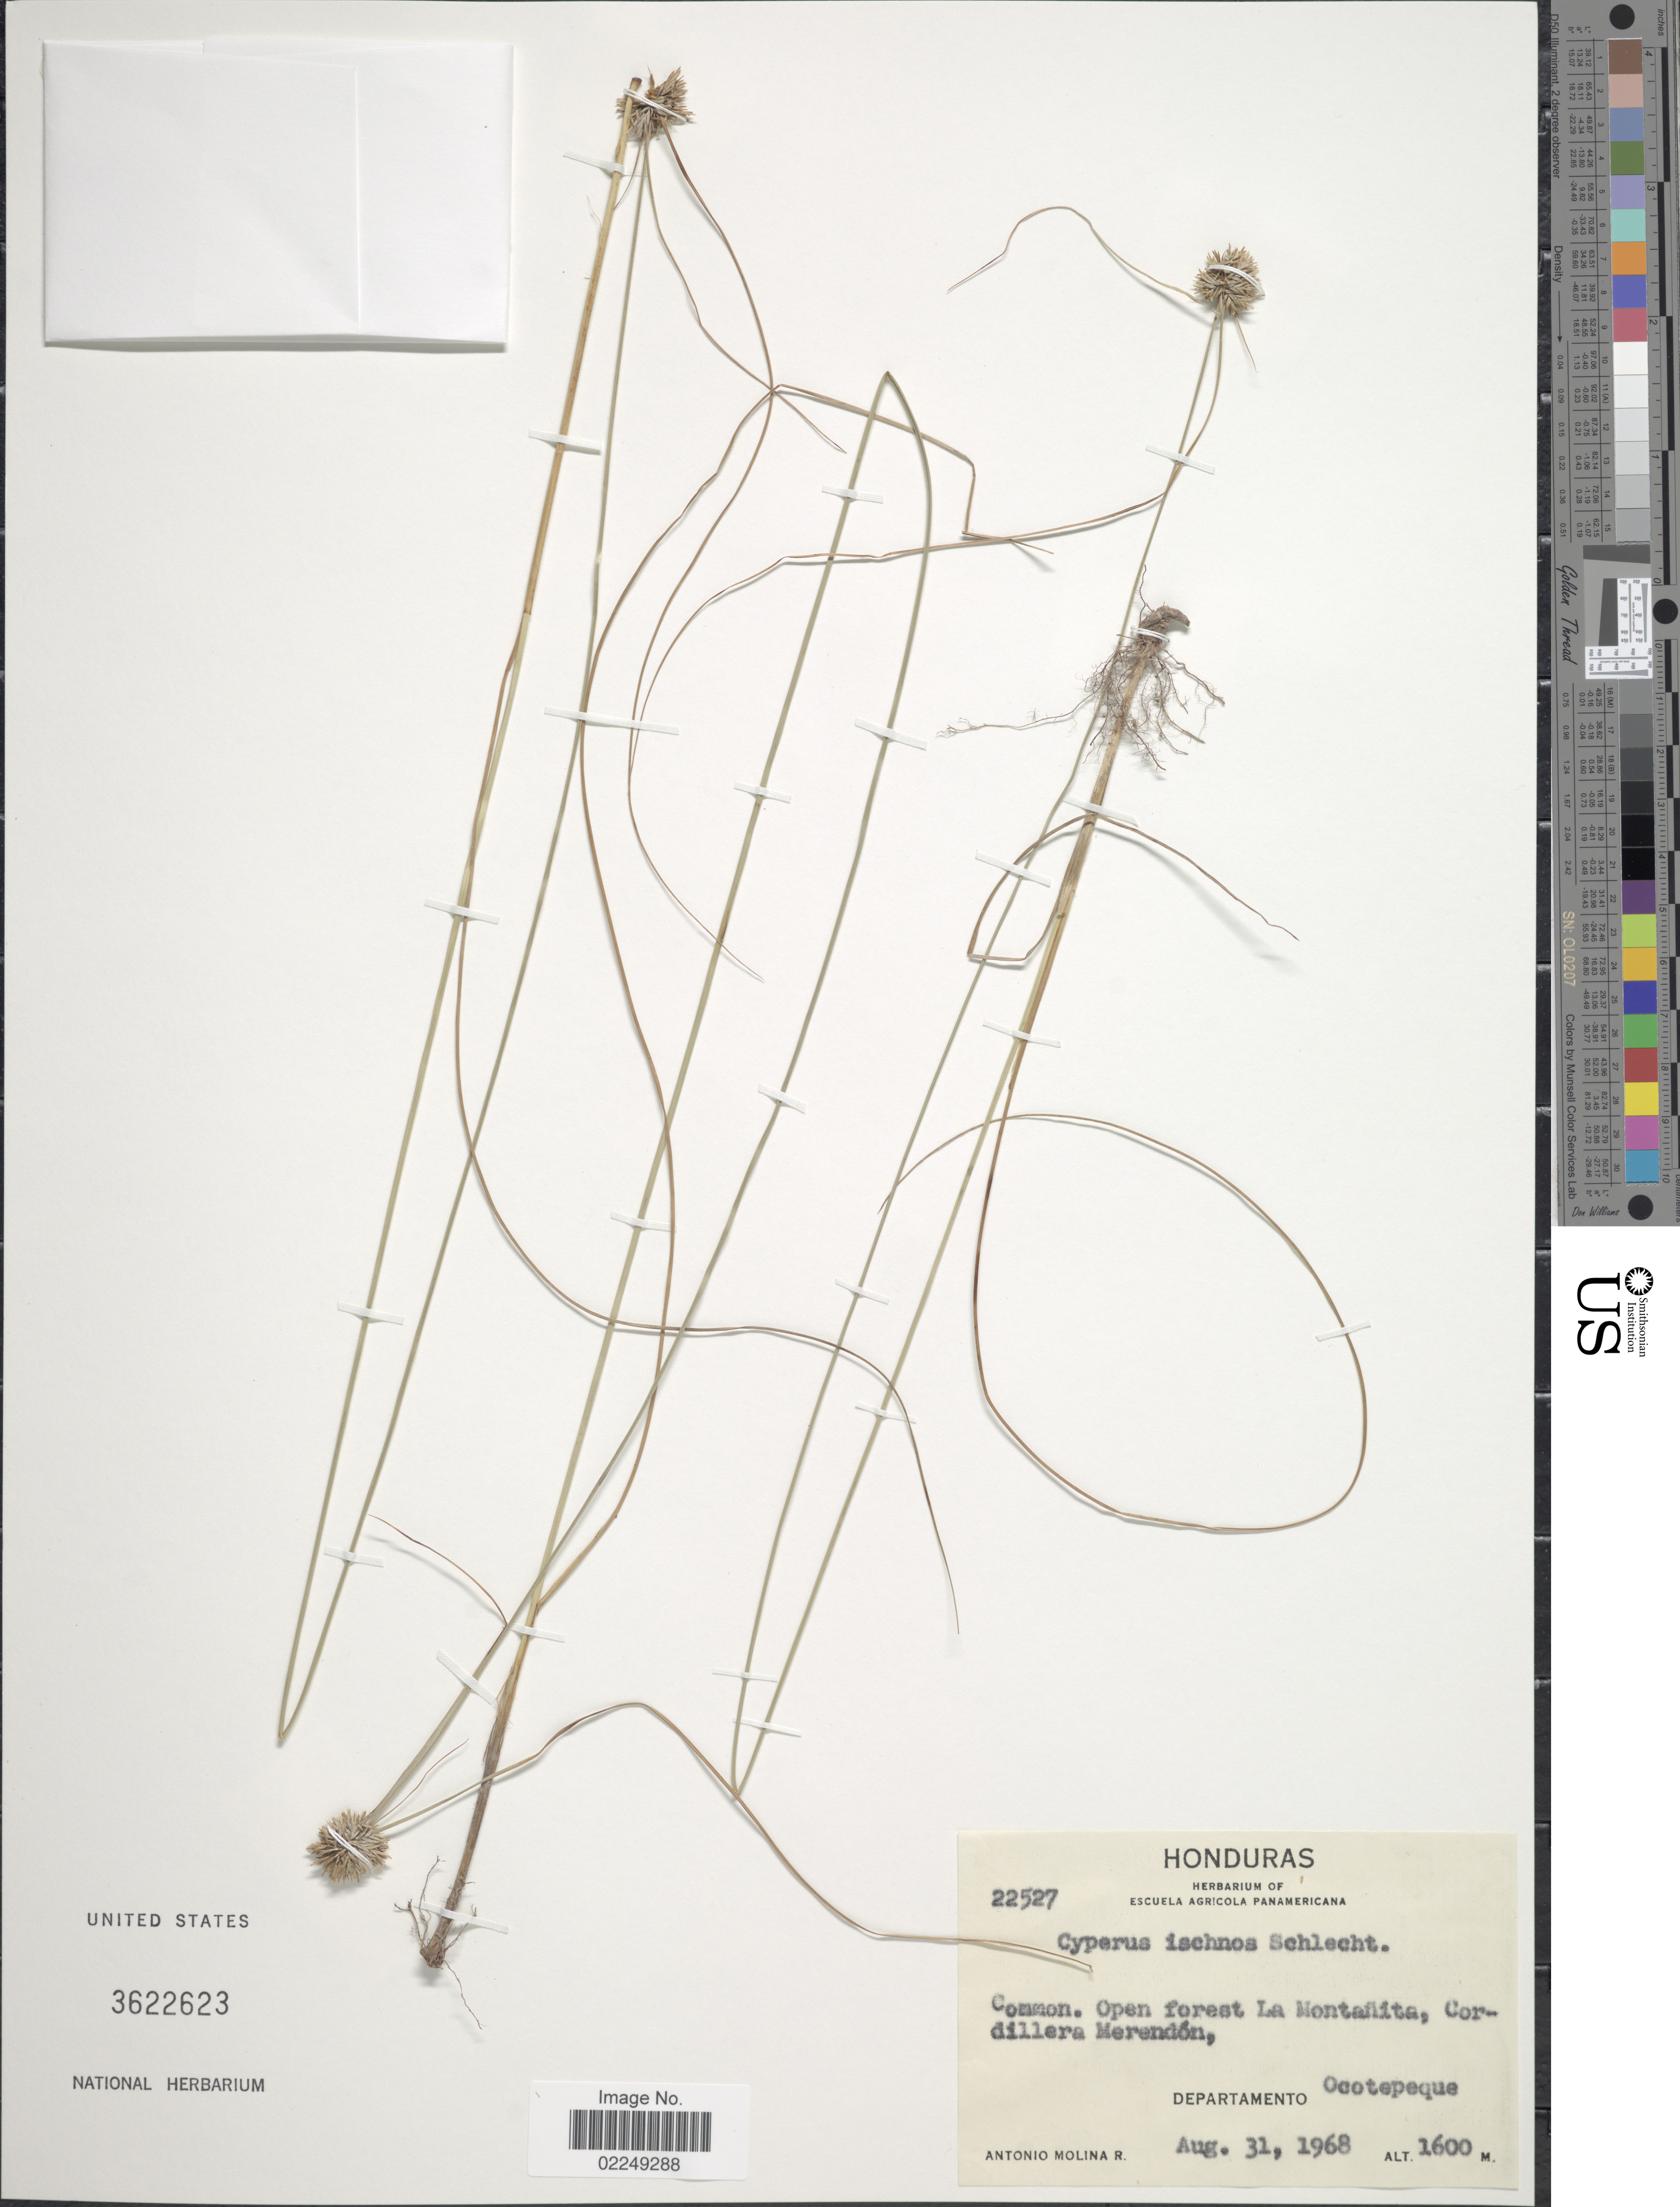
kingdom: Plantae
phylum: Tracheophyta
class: Liliopsida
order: Poales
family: Cyperaceae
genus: Cyperus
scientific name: Cyperus ischnos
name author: Schltdl.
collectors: A. Molina R.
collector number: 22527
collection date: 1968-08-31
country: Honduras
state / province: Ocotepeque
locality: La Montanita, Cordillera Merendon,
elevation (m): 1600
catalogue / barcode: US 3622623